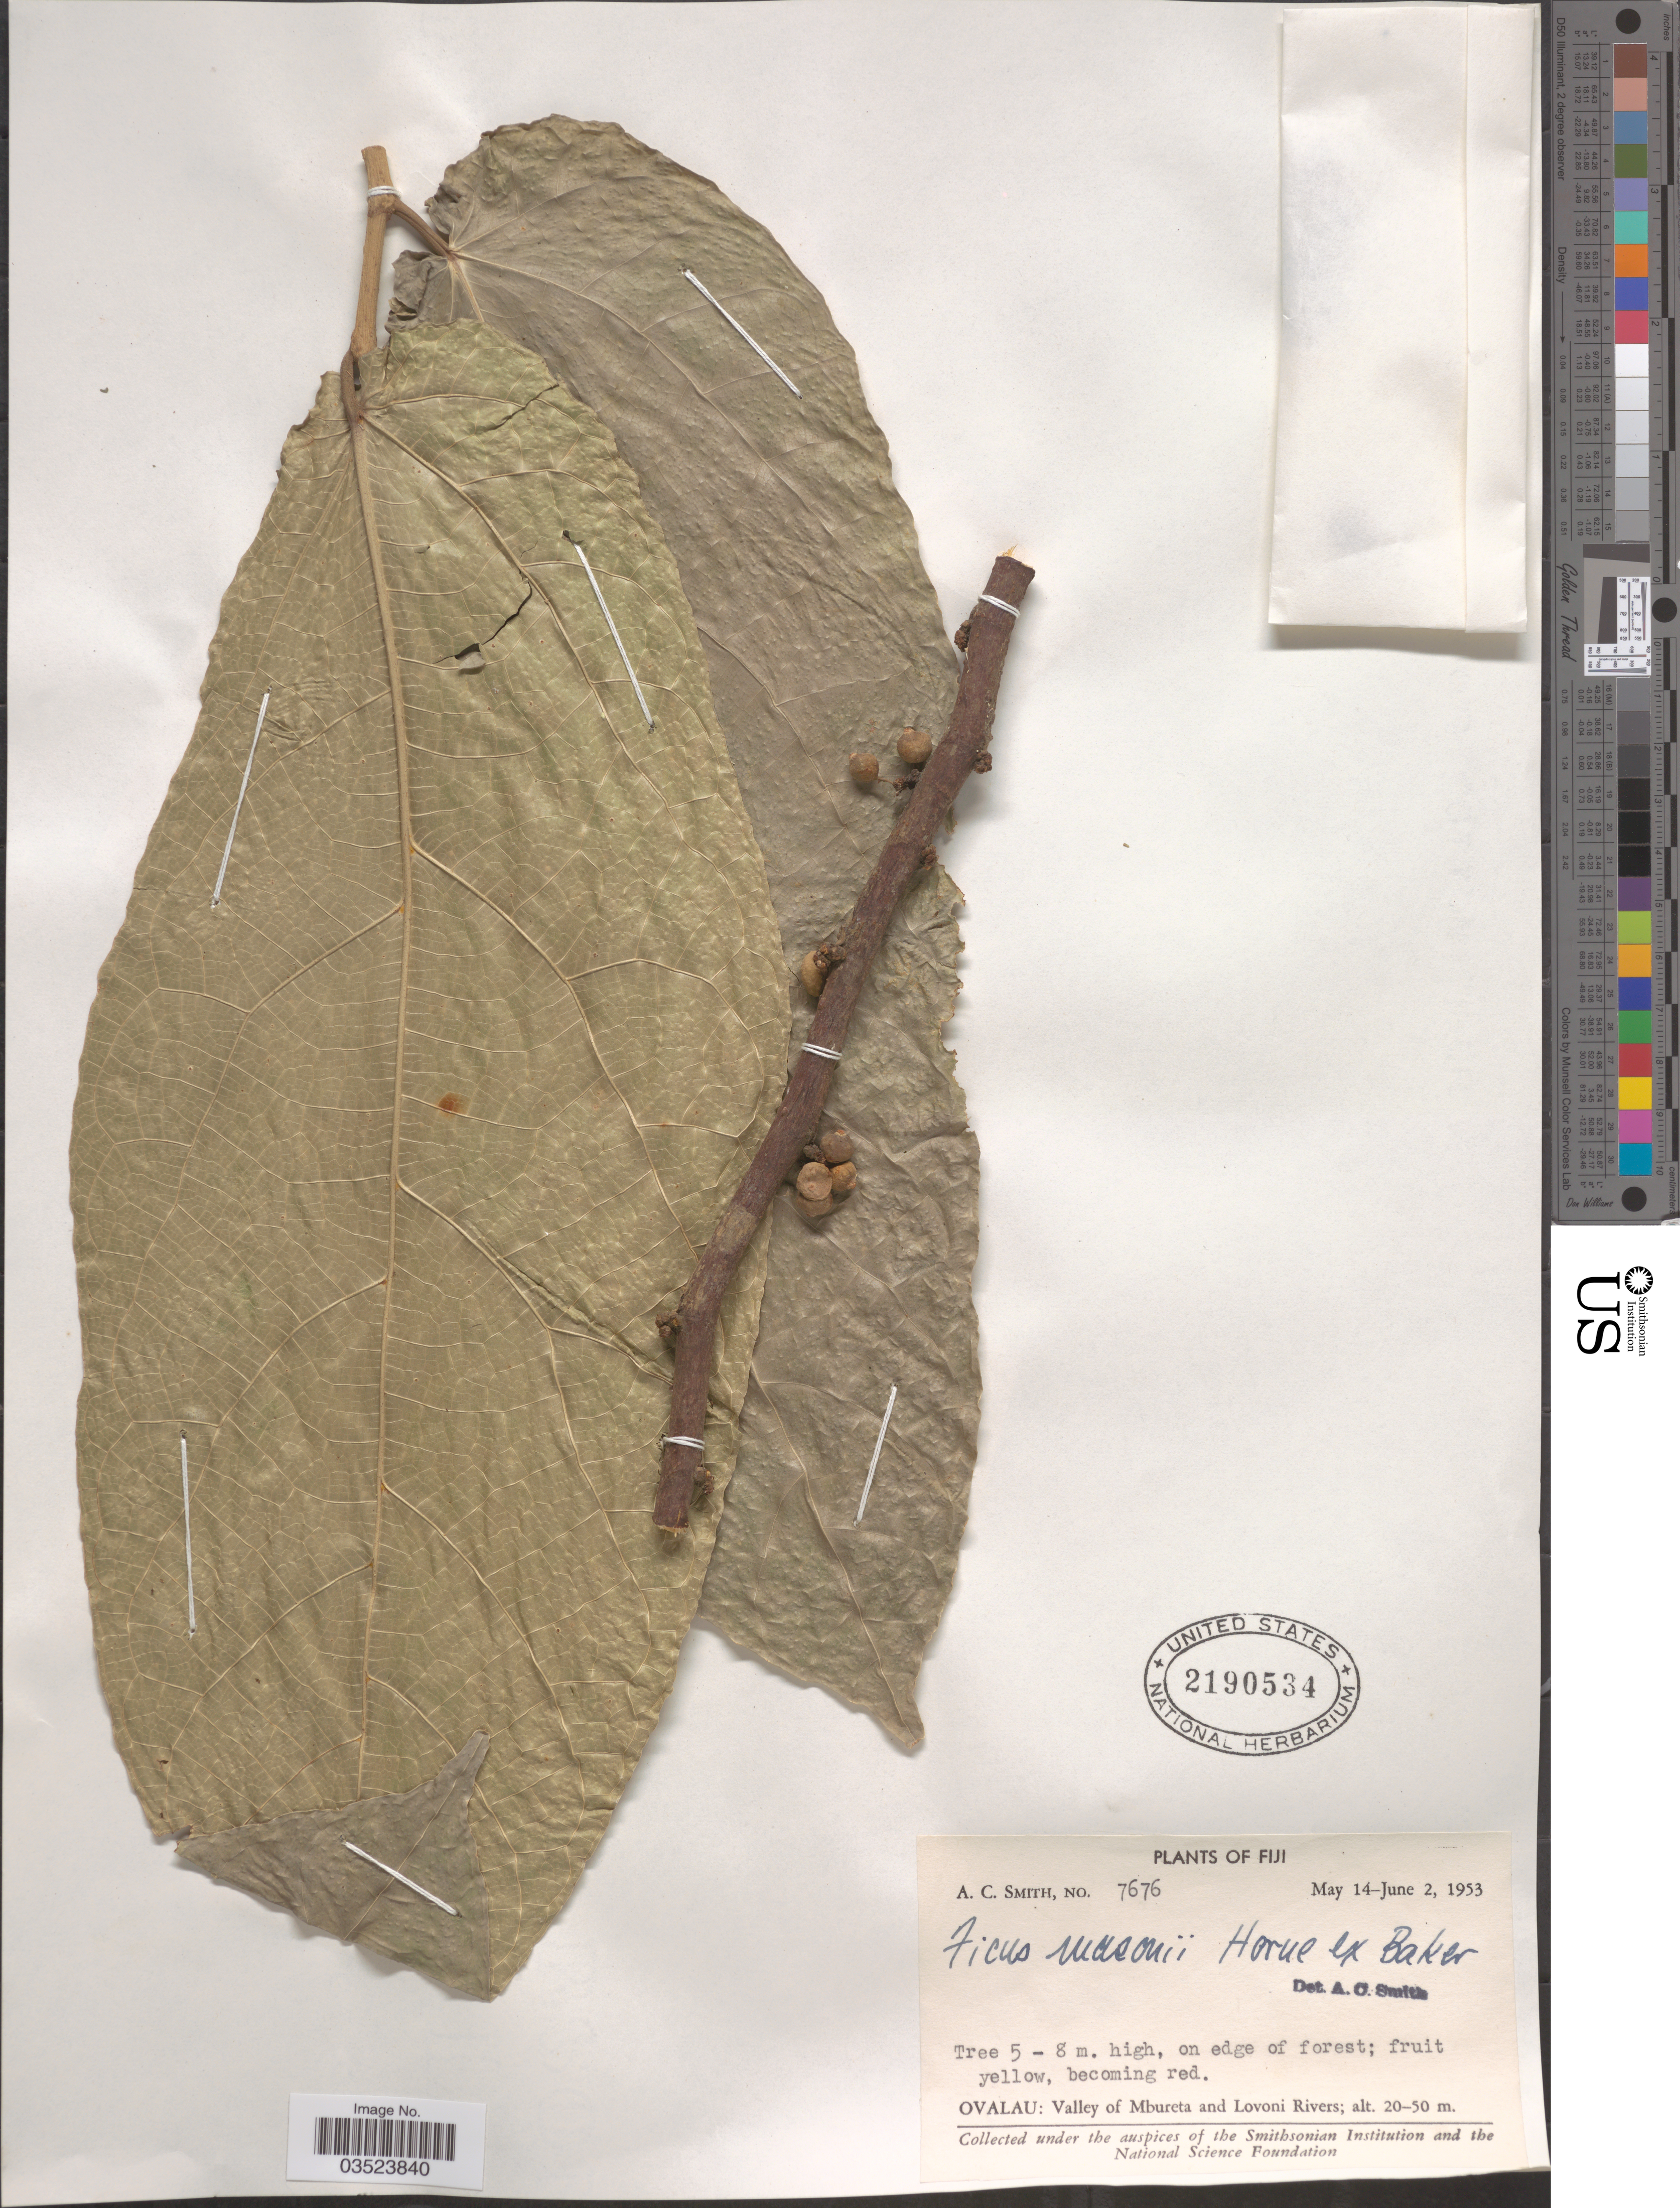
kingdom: Plantae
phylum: Tracheophyta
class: Magnoliopsida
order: Rosales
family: Moraceae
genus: Ficus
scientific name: Ficus masonii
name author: Horne ex Baker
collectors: A. C. Smith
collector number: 7676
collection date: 1953-05-14/1953-06-02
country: Fiji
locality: Ovalau: Valley of Mbureta and Lovoni Rivers.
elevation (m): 20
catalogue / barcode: US 2190534